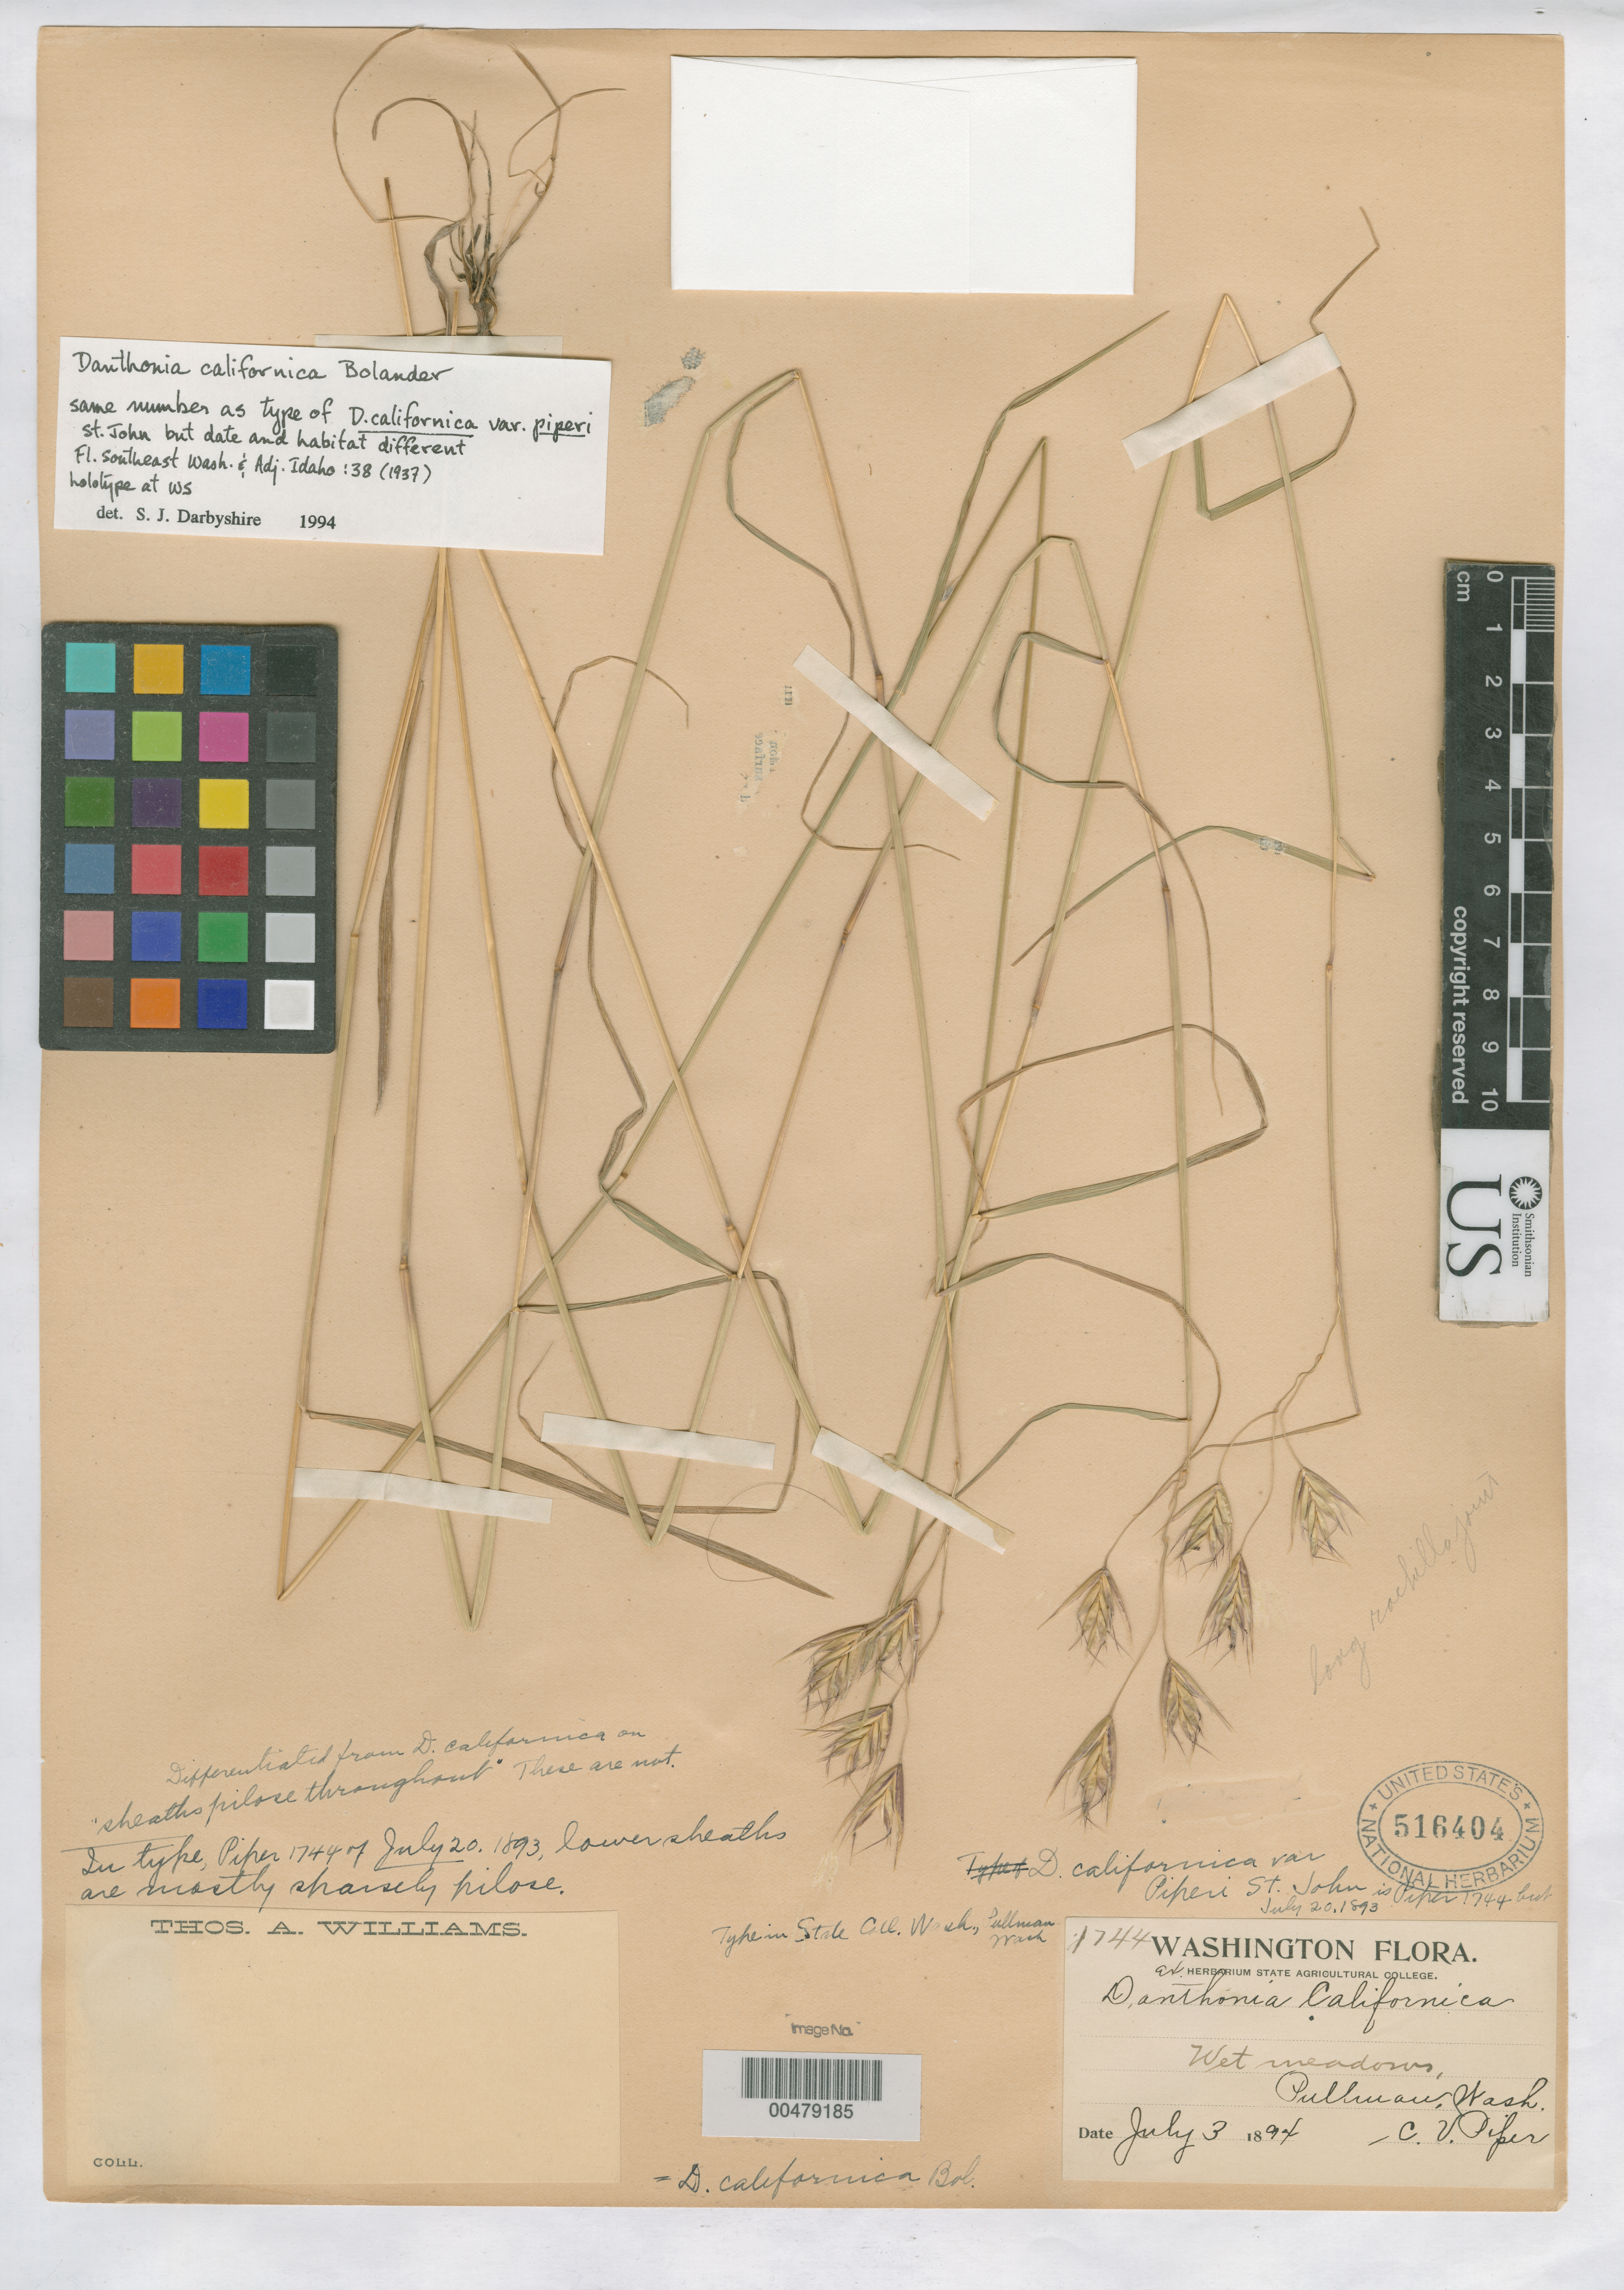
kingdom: Plantae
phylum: Tracheophyta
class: Liliopsida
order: Poales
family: Poaceae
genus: Danthonia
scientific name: Danthonia californica var. piperi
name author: H. St. John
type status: Isotype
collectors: C. V. Piper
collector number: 1744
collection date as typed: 03 Jul 1894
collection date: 1894-07-03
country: United States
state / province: Washington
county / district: Whitman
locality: Pullman.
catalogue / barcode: US 516404